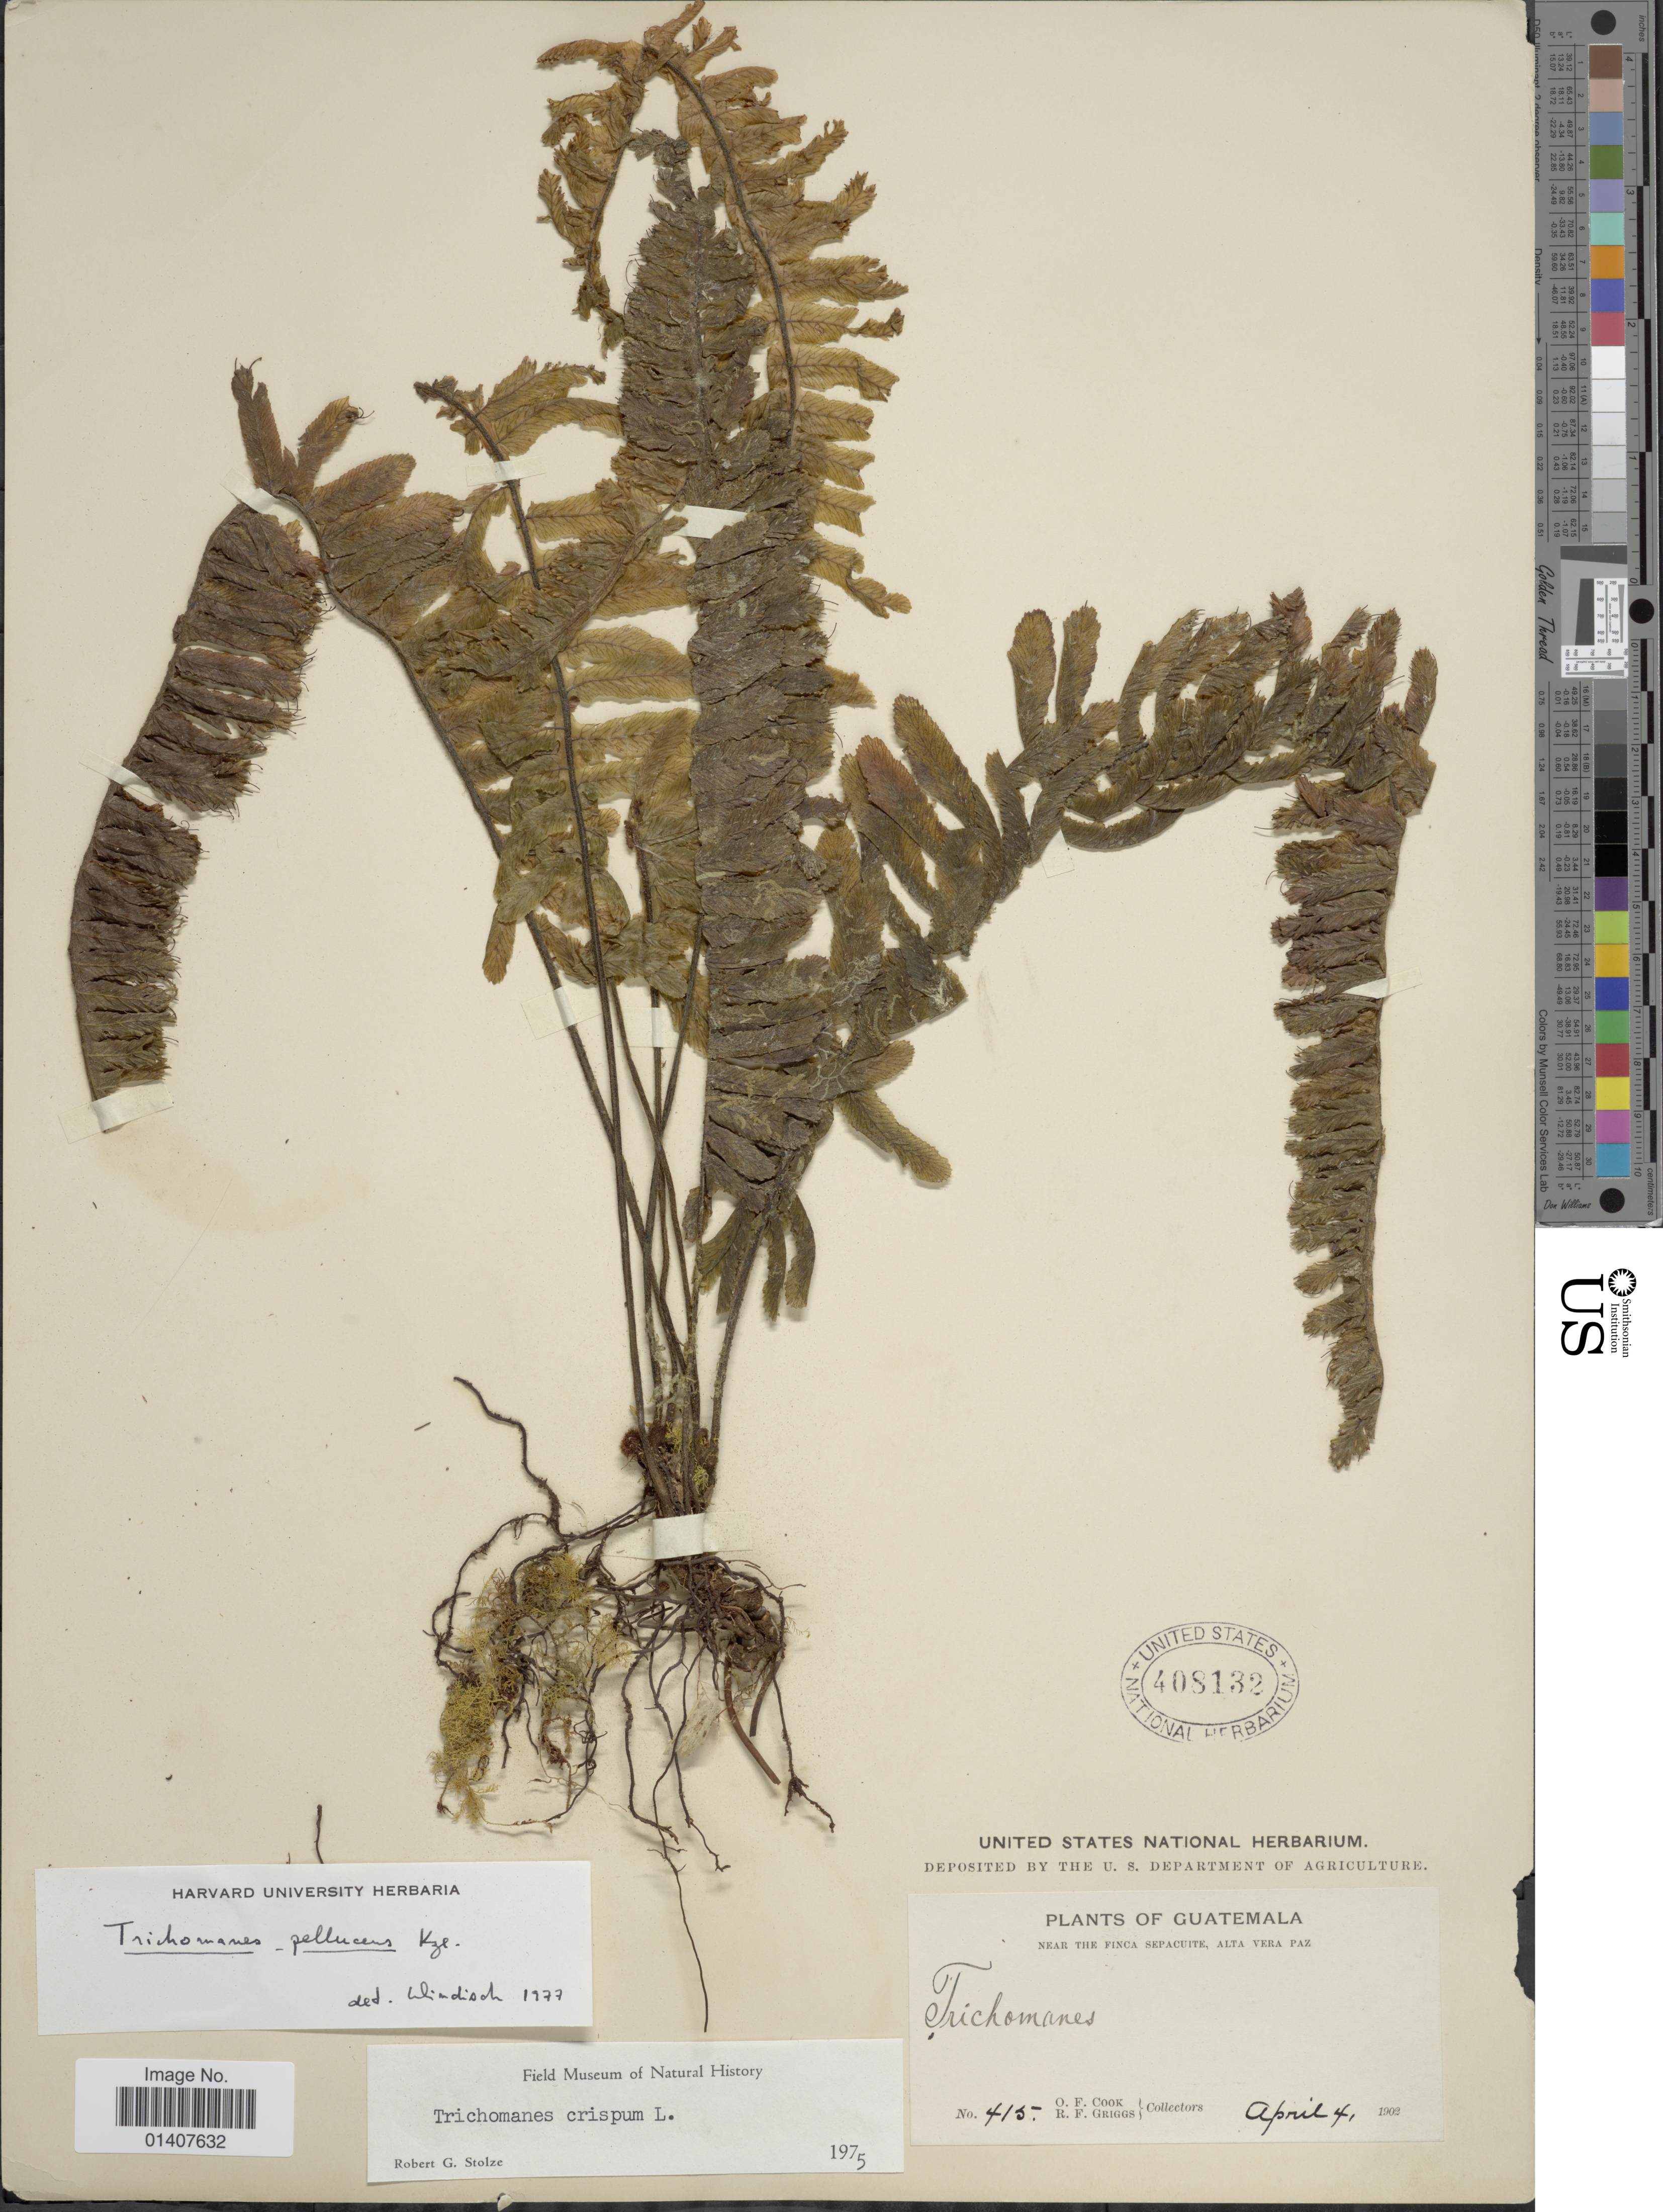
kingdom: Plantae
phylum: Tracheophyta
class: Polypodiopsida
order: Hymenophyllales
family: Hymenophyllaceae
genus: Trichomanes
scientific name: Trichomanes pellucens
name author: Kunze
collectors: O. F. Cook & R. F. Griggs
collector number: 415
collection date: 1902-04-04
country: Guatemala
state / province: Alta Verapaz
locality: Near the Finca Sepacuite, Alta Vera Paz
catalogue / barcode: US 408132